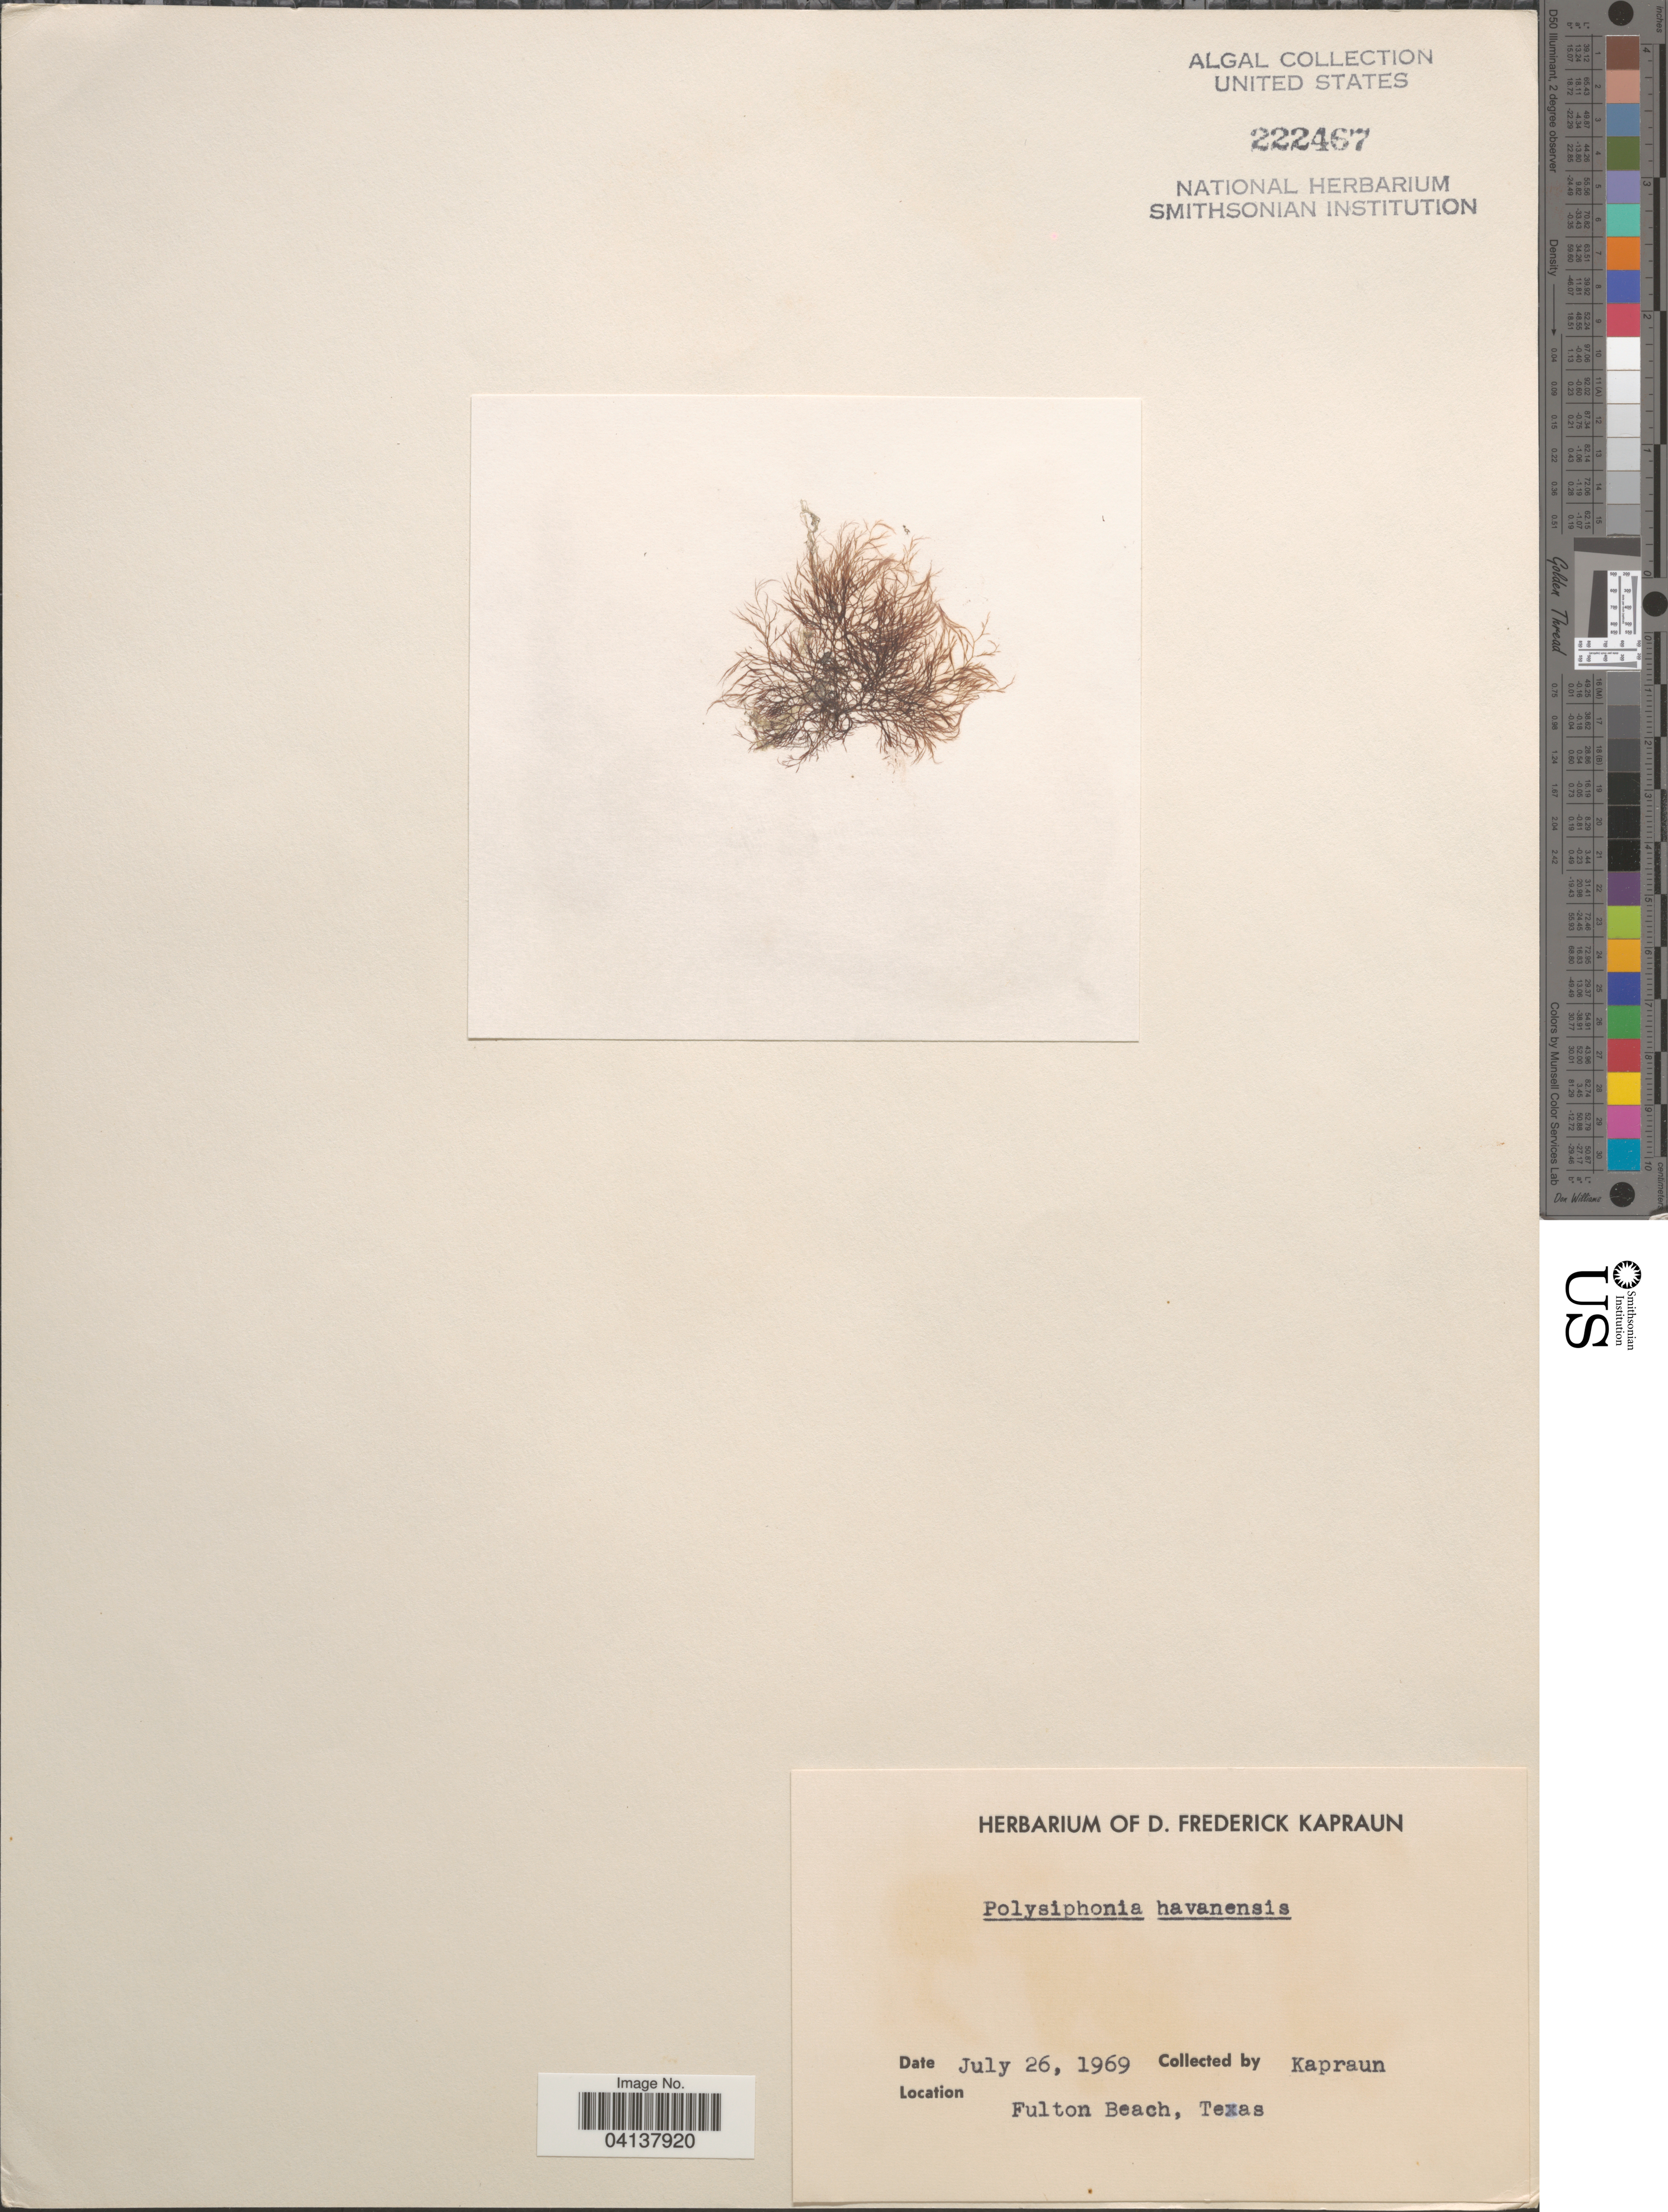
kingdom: Plantae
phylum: Rhodophyta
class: Florideophyceae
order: Ceramiales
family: Rhodomelaceae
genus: Polysiphonia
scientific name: Polysiphonia havanensis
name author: Mont.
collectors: D. F. Kapraun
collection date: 1969-07-26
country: United States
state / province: Texas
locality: Fulton Beach.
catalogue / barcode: US 222467